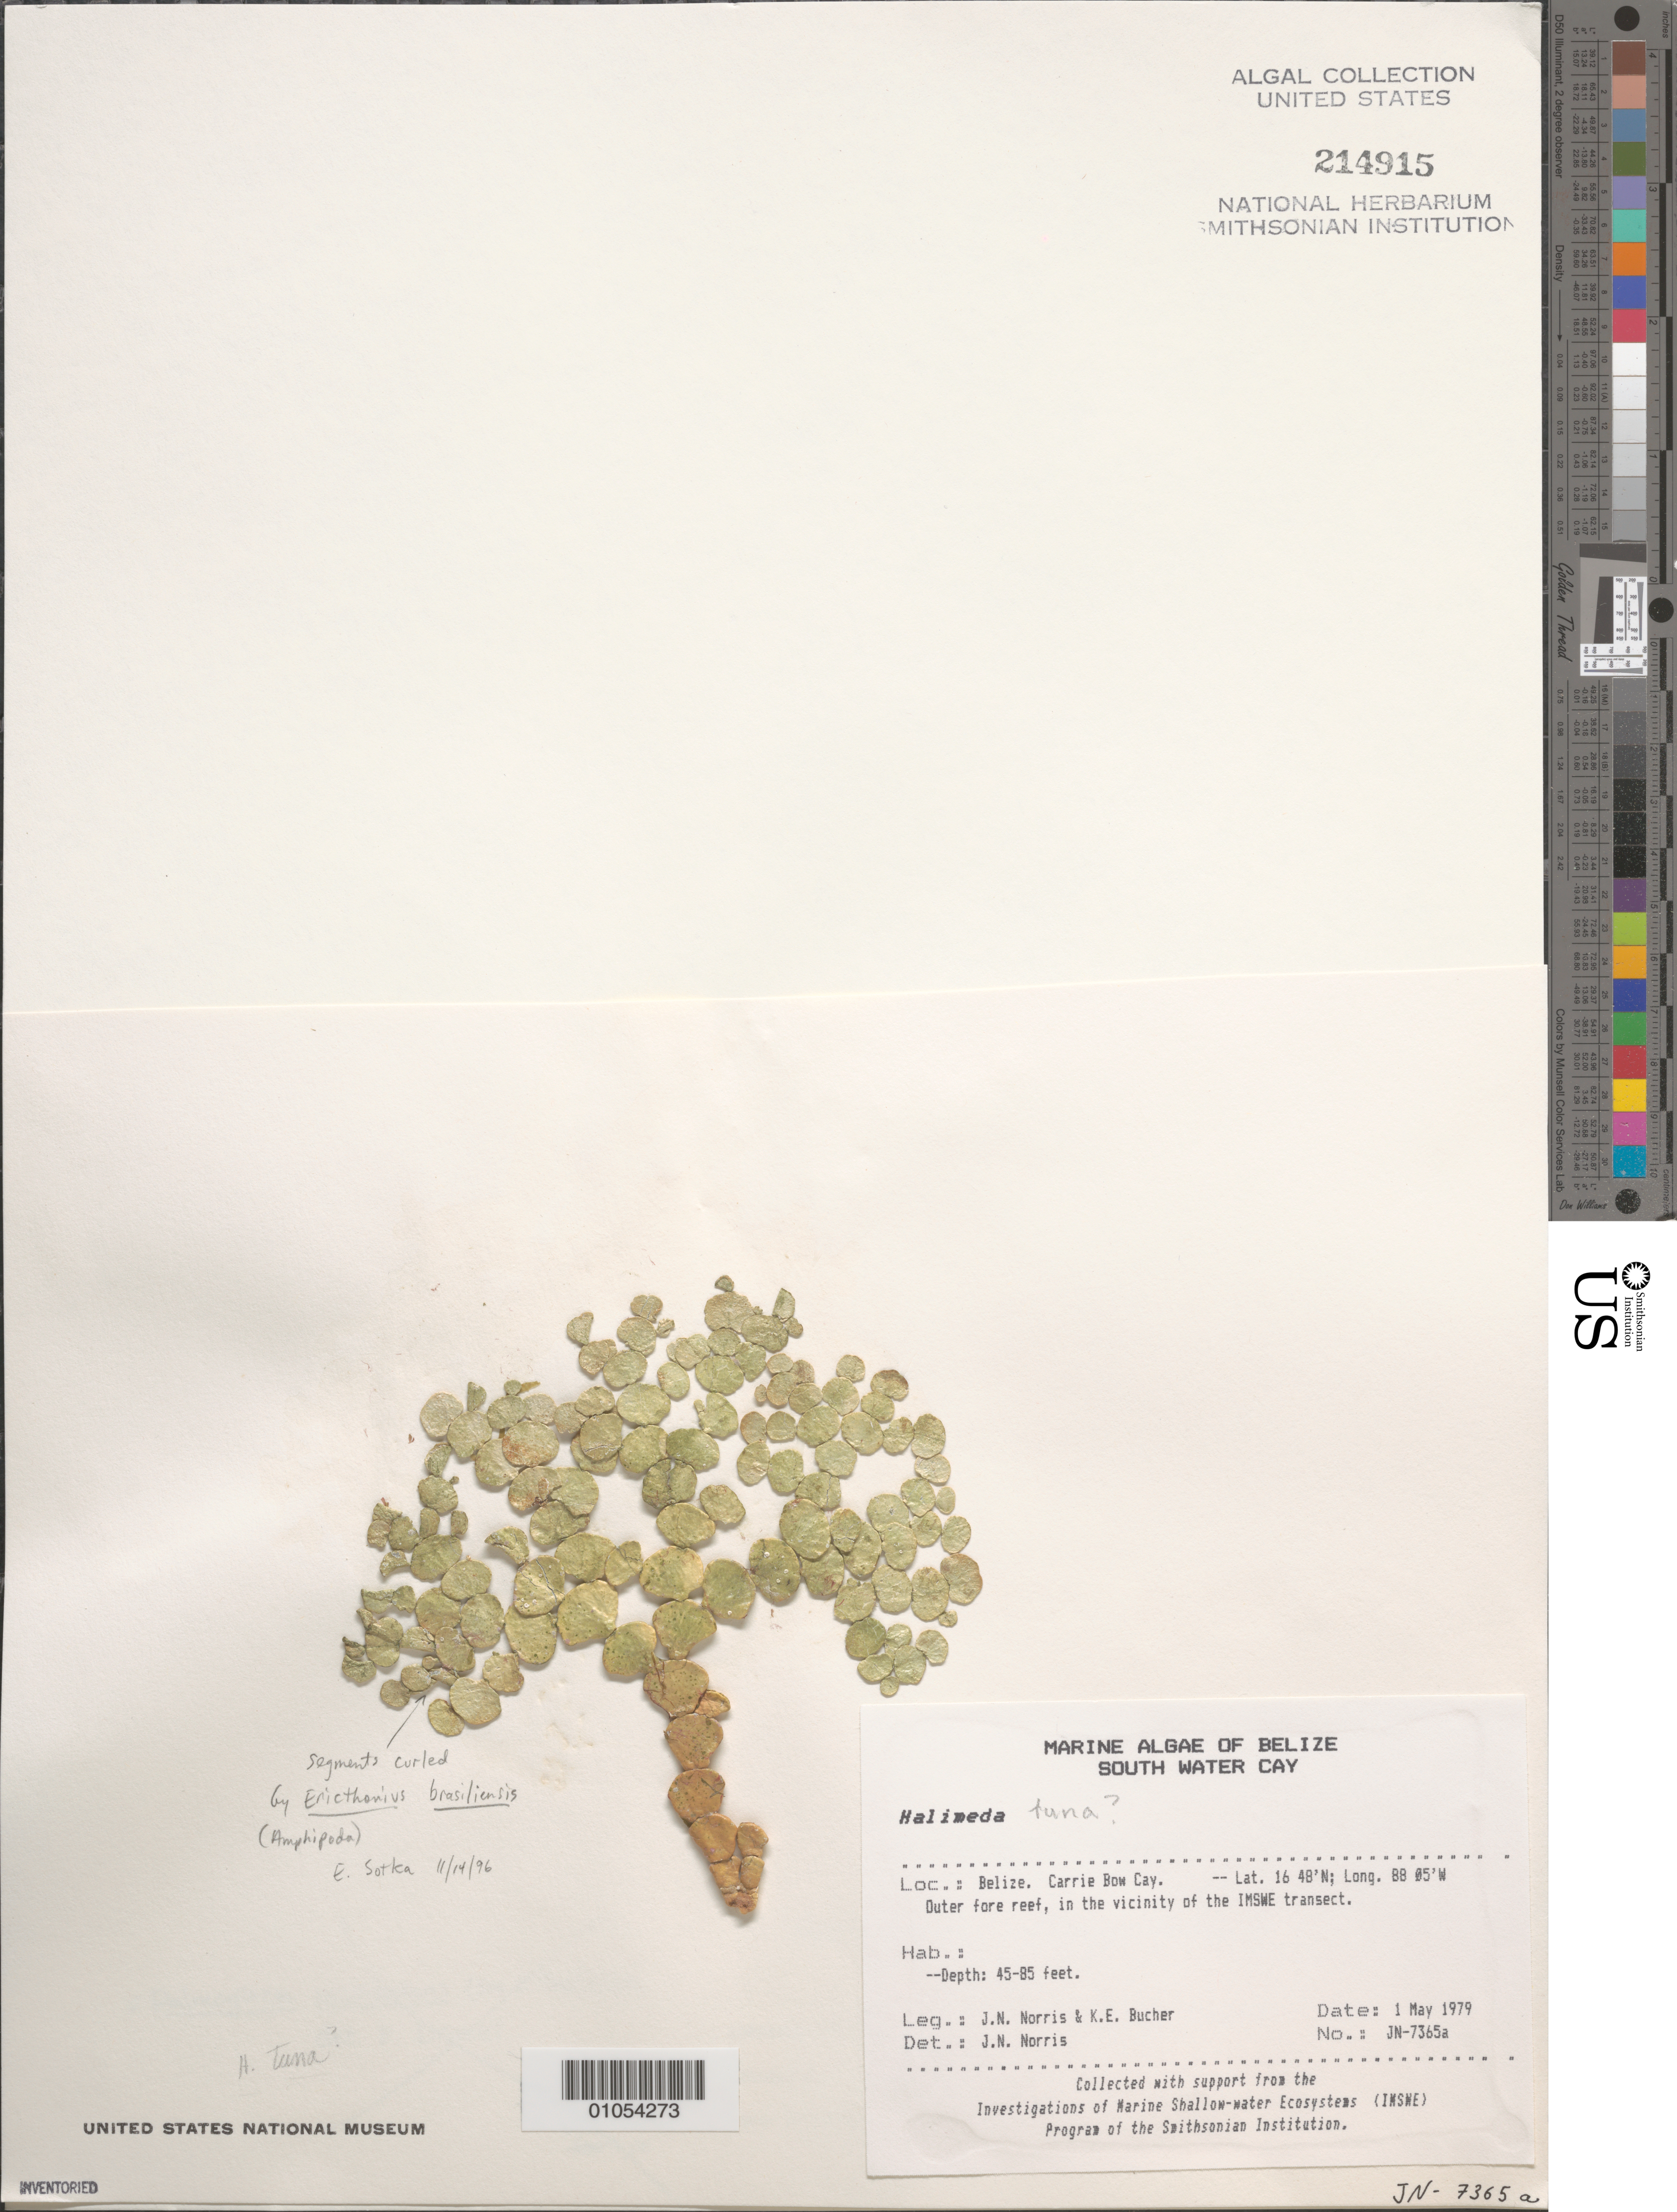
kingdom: Plantae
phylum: Chlorophyta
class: Ulvophyceae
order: Bryopsidales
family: Halimedaceae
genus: Halimeda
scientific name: Halimeda tuna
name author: (J. Ellis & Sol.) J.V.Lamouroux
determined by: Norris, James N.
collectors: J. N. Norris & K. E. Bucher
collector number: JN-7365a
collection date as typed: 01 May 1979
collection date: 1979-05-01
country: Belize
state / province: Stann Creek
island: Carrie Bow Cay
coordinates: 16 48'N, 88 05'W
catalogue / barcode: US 214915